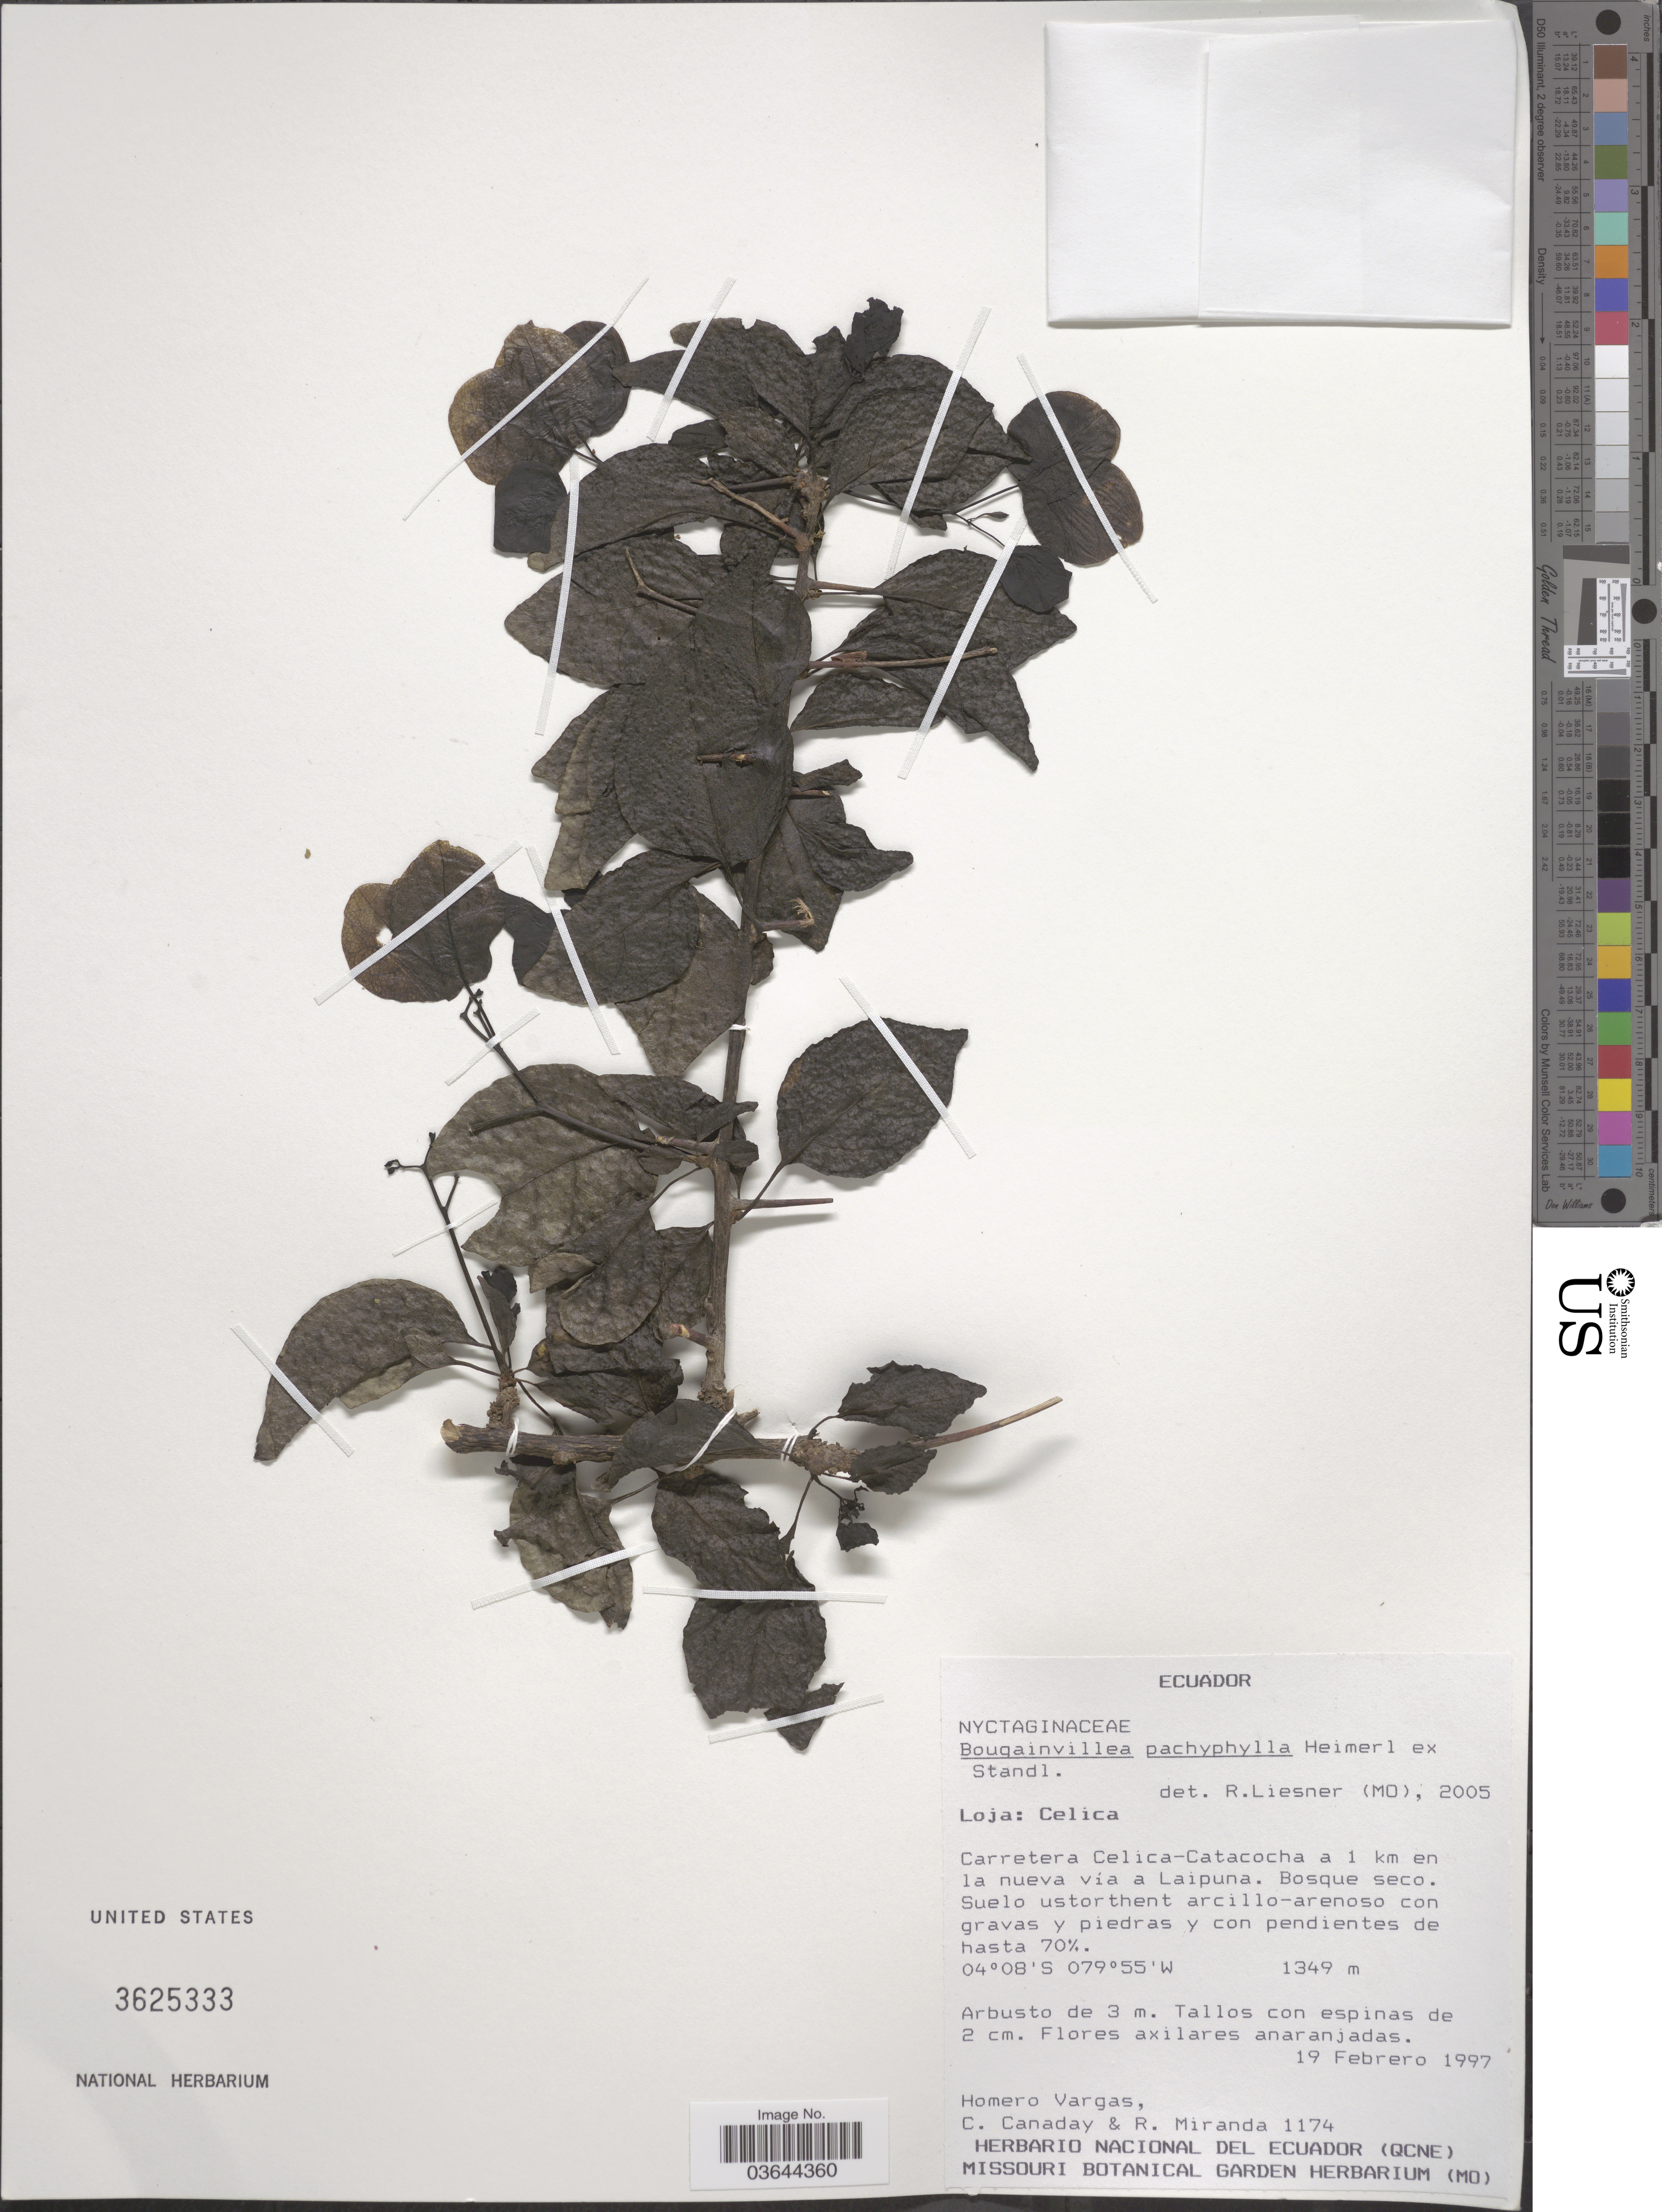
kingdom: Plantae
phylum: Tracheophyta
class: Magnoliopsida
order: Caryophyllales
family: Nyctaginaceae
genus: Bougainvillea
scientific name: Bougainvillea pachyphylla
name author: Heimerl ex Standl.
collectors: H. Vargas, C. Canaday & R. Miranda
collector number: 1174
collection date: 1997-02-19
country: Ecuador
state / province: Loja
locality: Celica. Carretera Celica-Catacocha a 1 km en la nueva vía a Laipuna.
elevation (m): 1349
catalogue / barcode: US 3625333